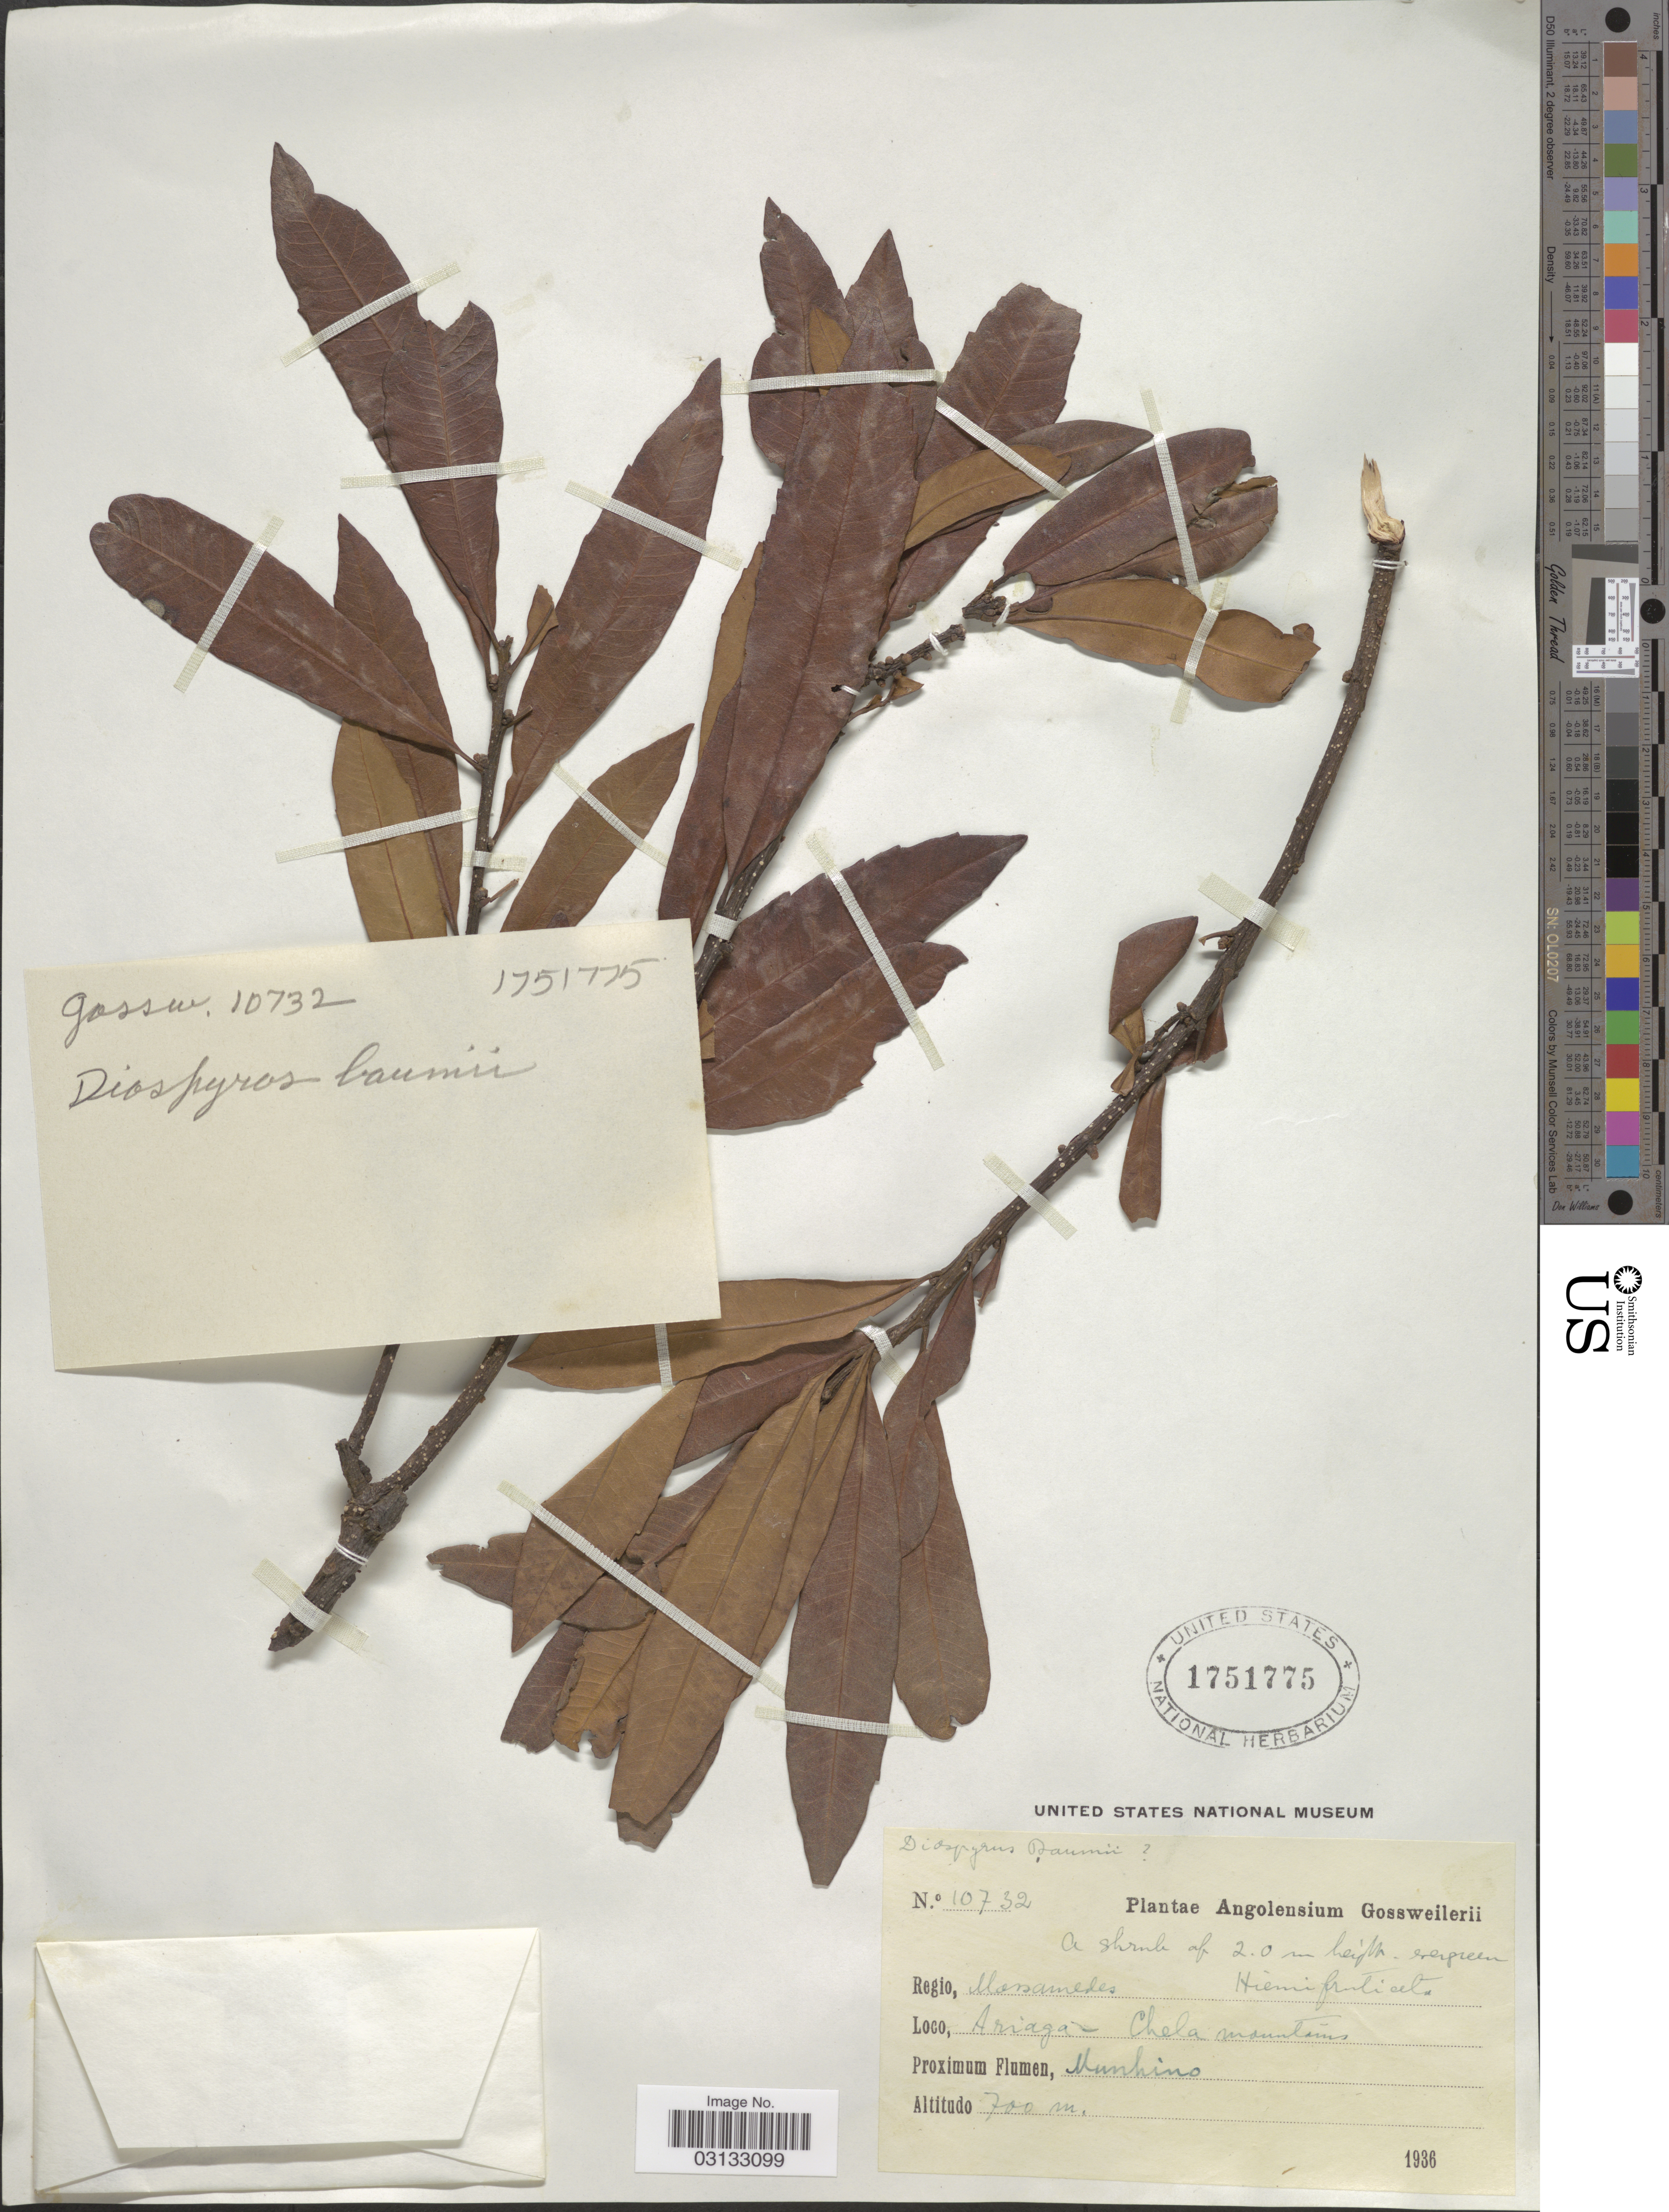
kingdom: Plantae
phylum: Tracheophyta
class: Magnoliopsida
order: Ericales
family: Ebenaceae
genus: Diospyros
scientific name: Diospyros baumii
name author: Gürke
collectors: -. Gossweiler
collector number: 10732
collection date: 1936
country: Angola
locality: Regio, Mossamedes, Ariaga, Chela mountains, Munhino.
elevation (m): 700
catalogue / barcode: US 1751775